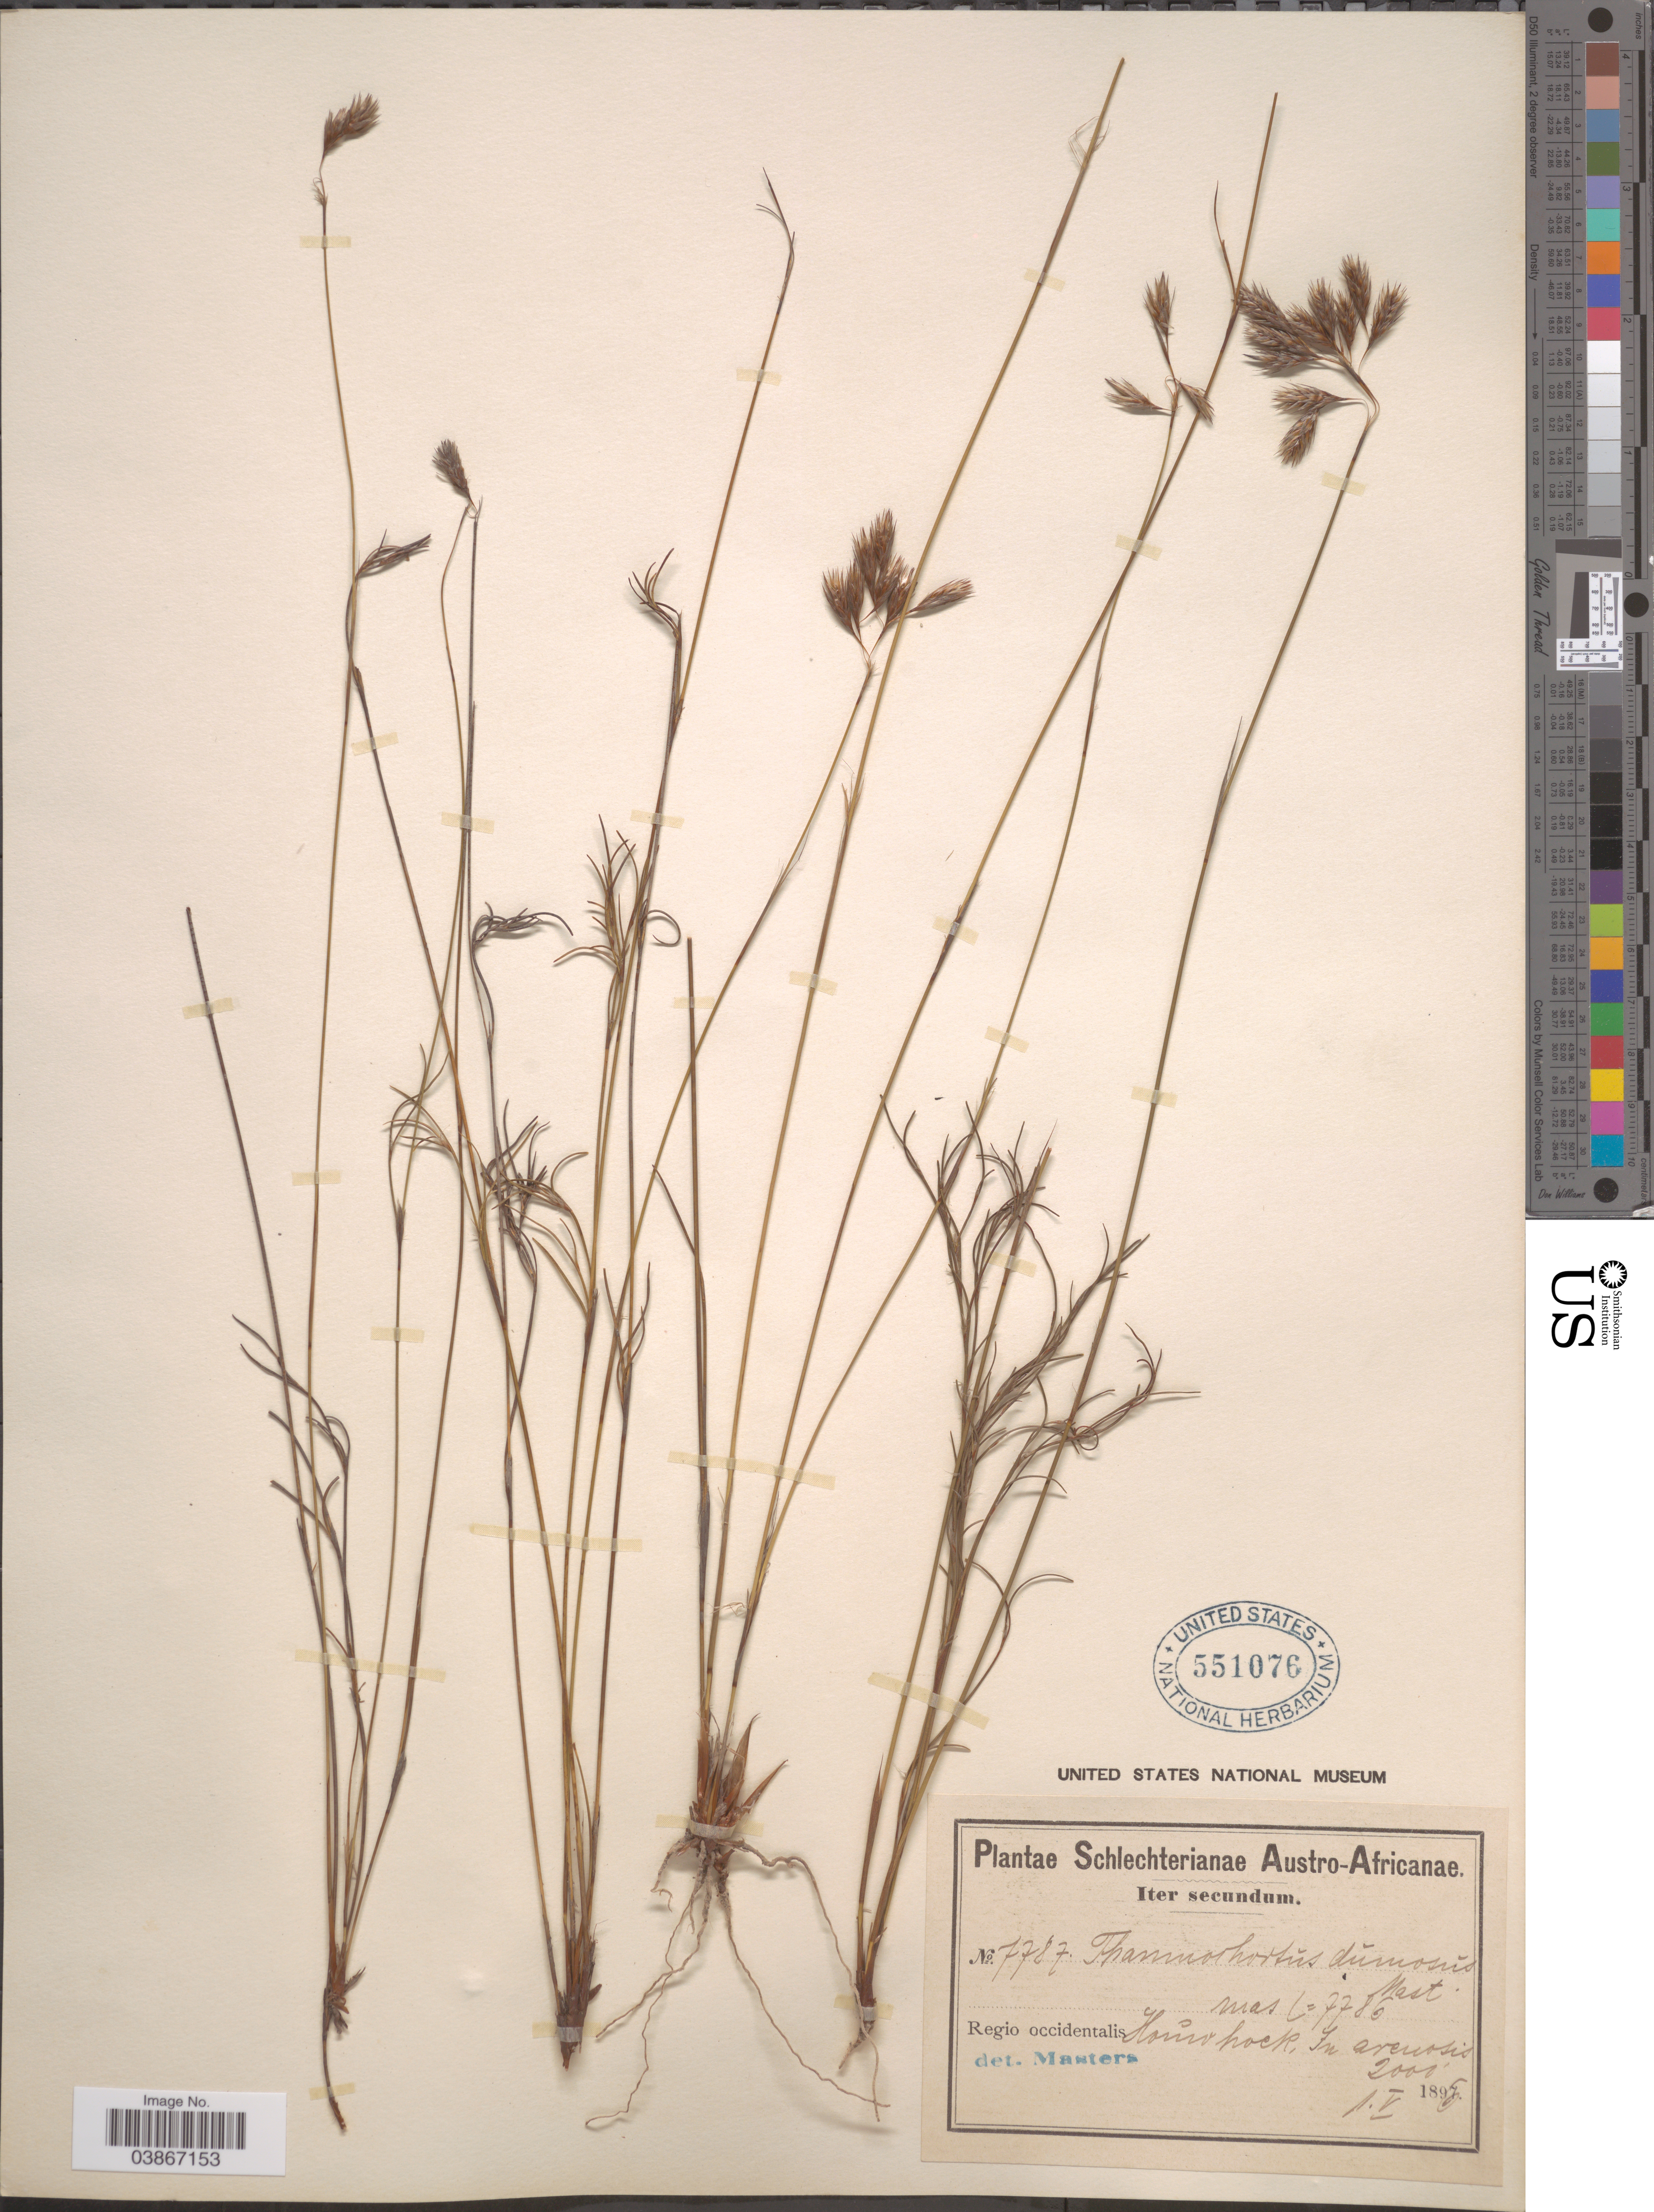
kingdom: Plantae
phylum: Tracheophyta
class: Liliopsida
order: Poales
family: Restionaceae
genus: Thamnochortus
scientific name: Thamnochortus dumosus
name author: Mast.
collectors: Schlechter, --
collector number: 7787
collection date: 1896-05-01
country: South Africa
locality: Austrio-Africanae. Regio occidentalis. Hoůw hoek, In arenosis.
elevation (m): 610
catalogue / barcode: US 551076